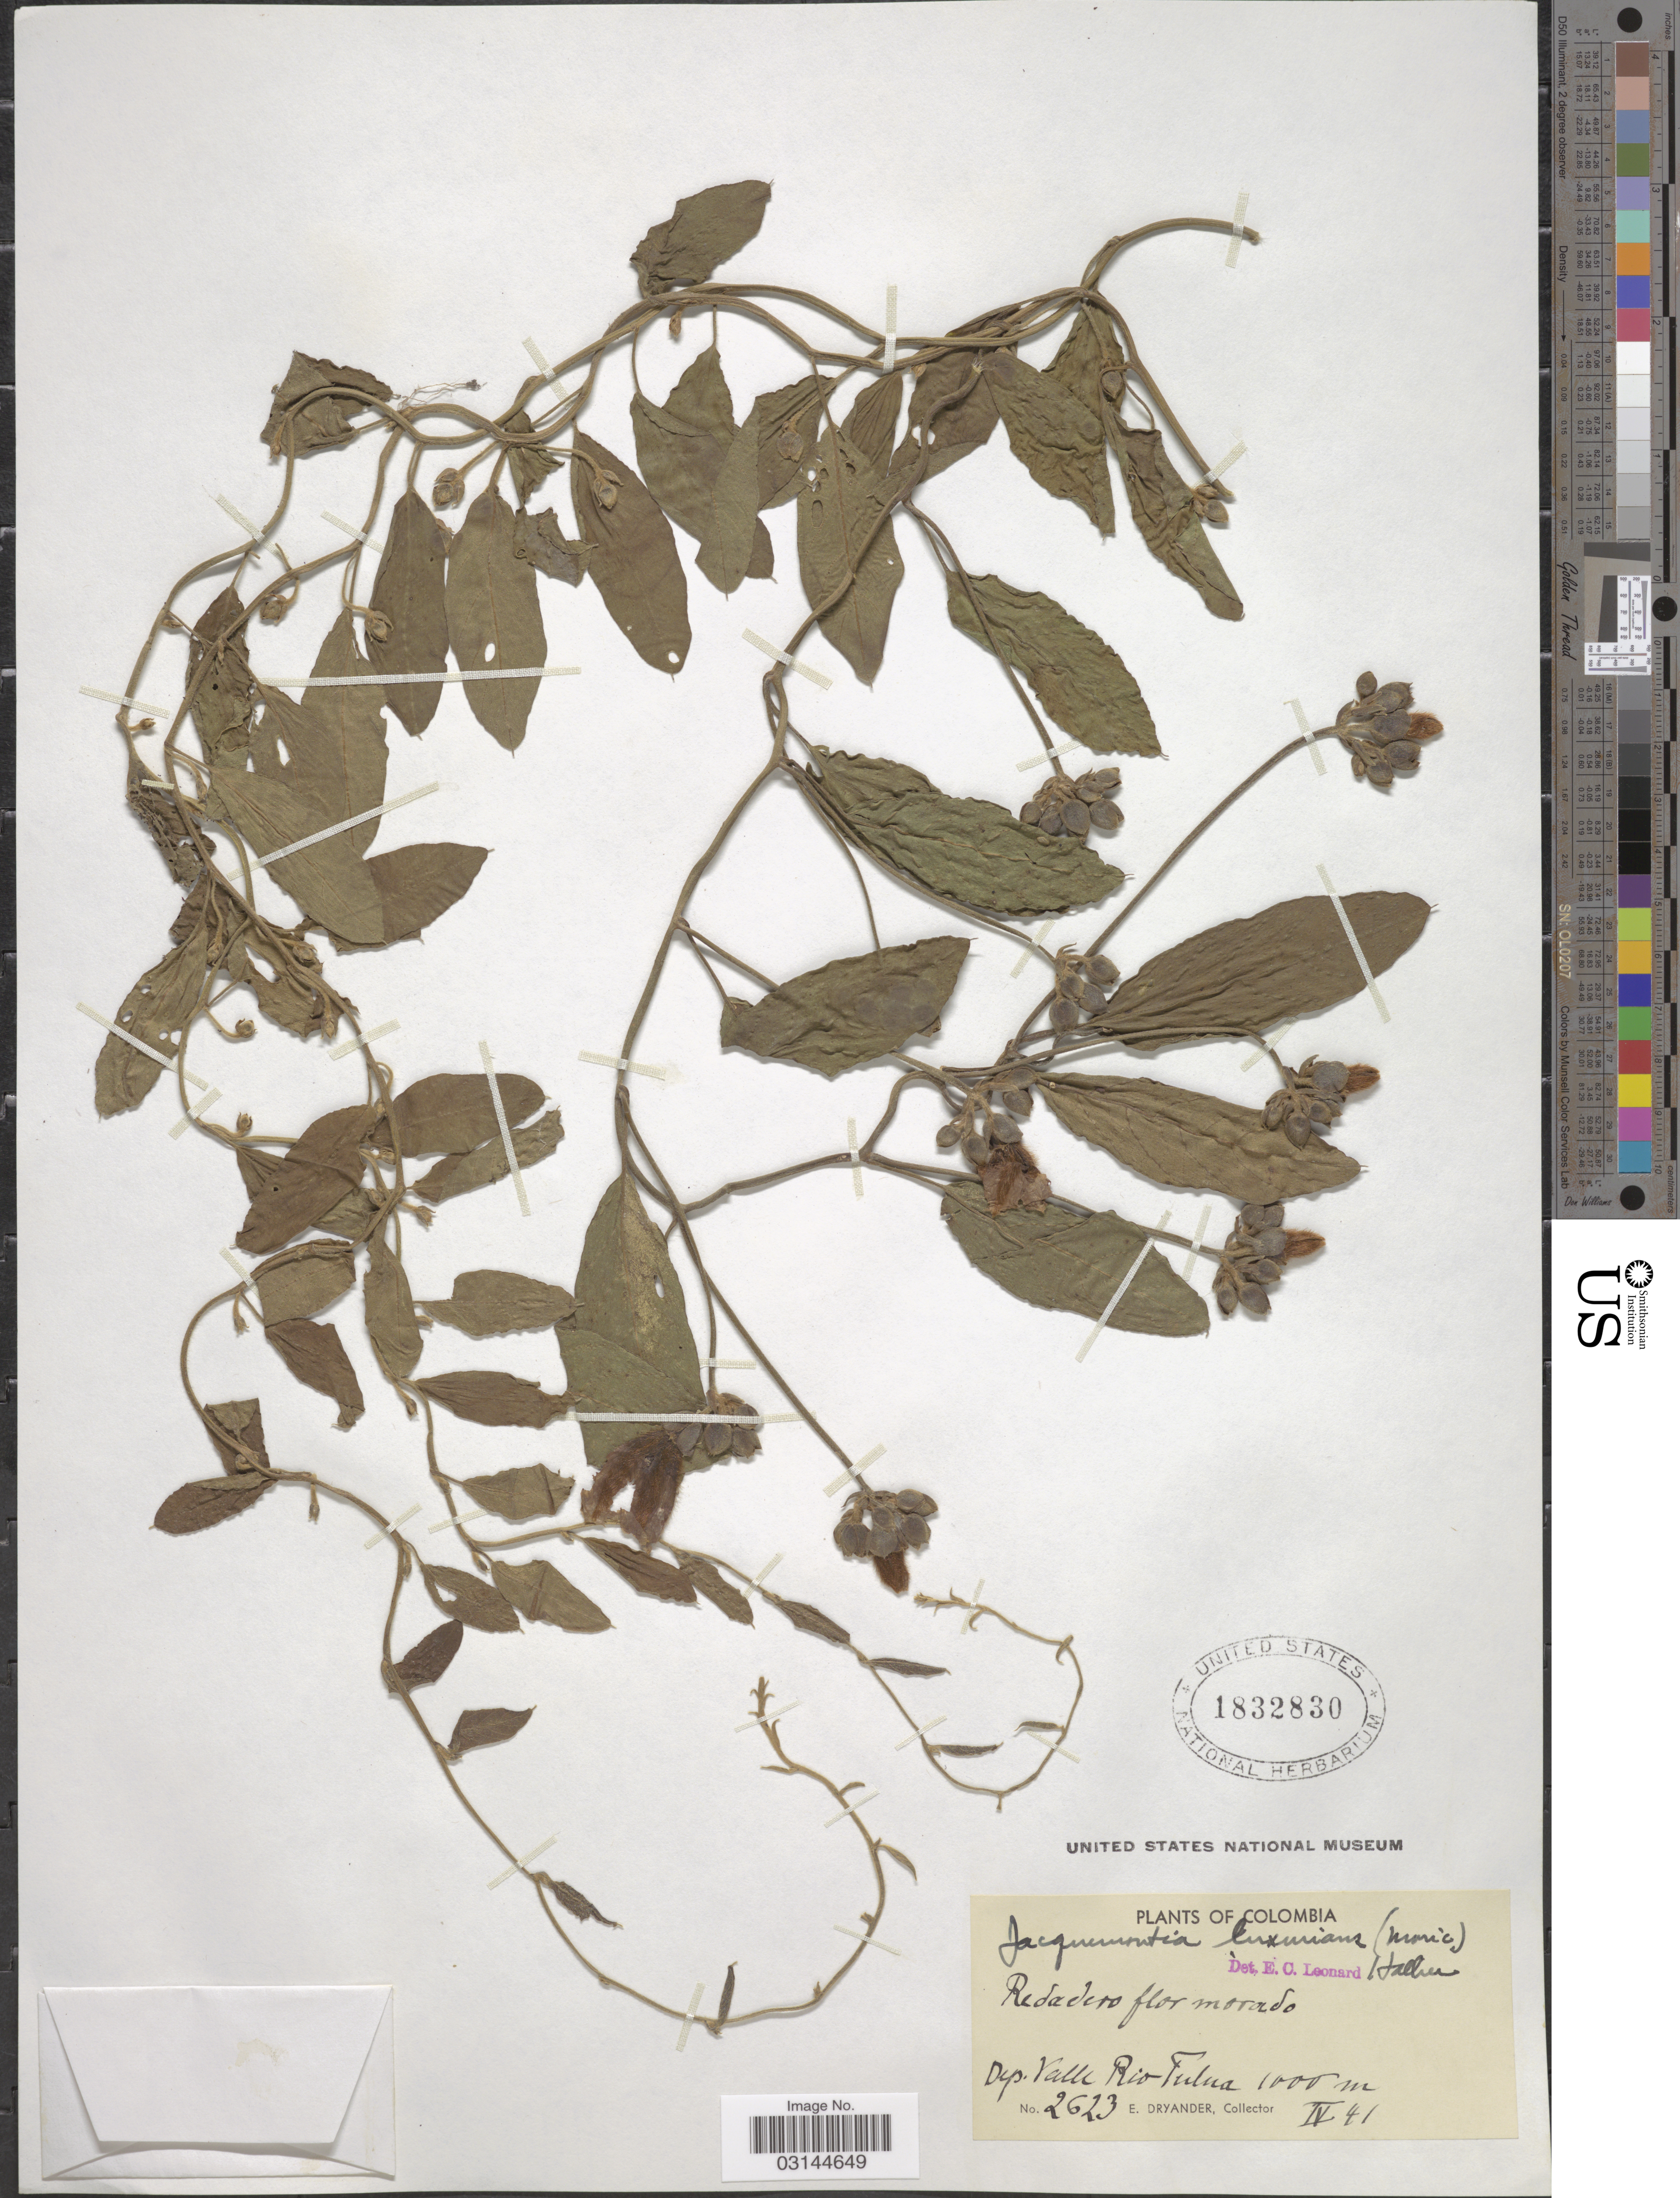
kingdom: Plantae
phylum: Tracheophyta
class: Magnoliopsida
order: Solanales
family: Convolvulaceae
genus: Aniseia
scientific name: Aniseia luxurians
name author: (Moric.) Athiê-Souza & Buril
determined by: Strong, Mark T., (BOT), Smithsonian Institution - National Museum of Natural History (UNITED STATES)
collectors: E. Dryander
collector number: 2623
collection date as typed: Transcribed d/m/y: /4/41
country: Colombia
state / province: Valle del Cauca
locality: Dep. Valle Rio-Tulua.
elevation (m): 1000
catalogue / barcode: US 1832830